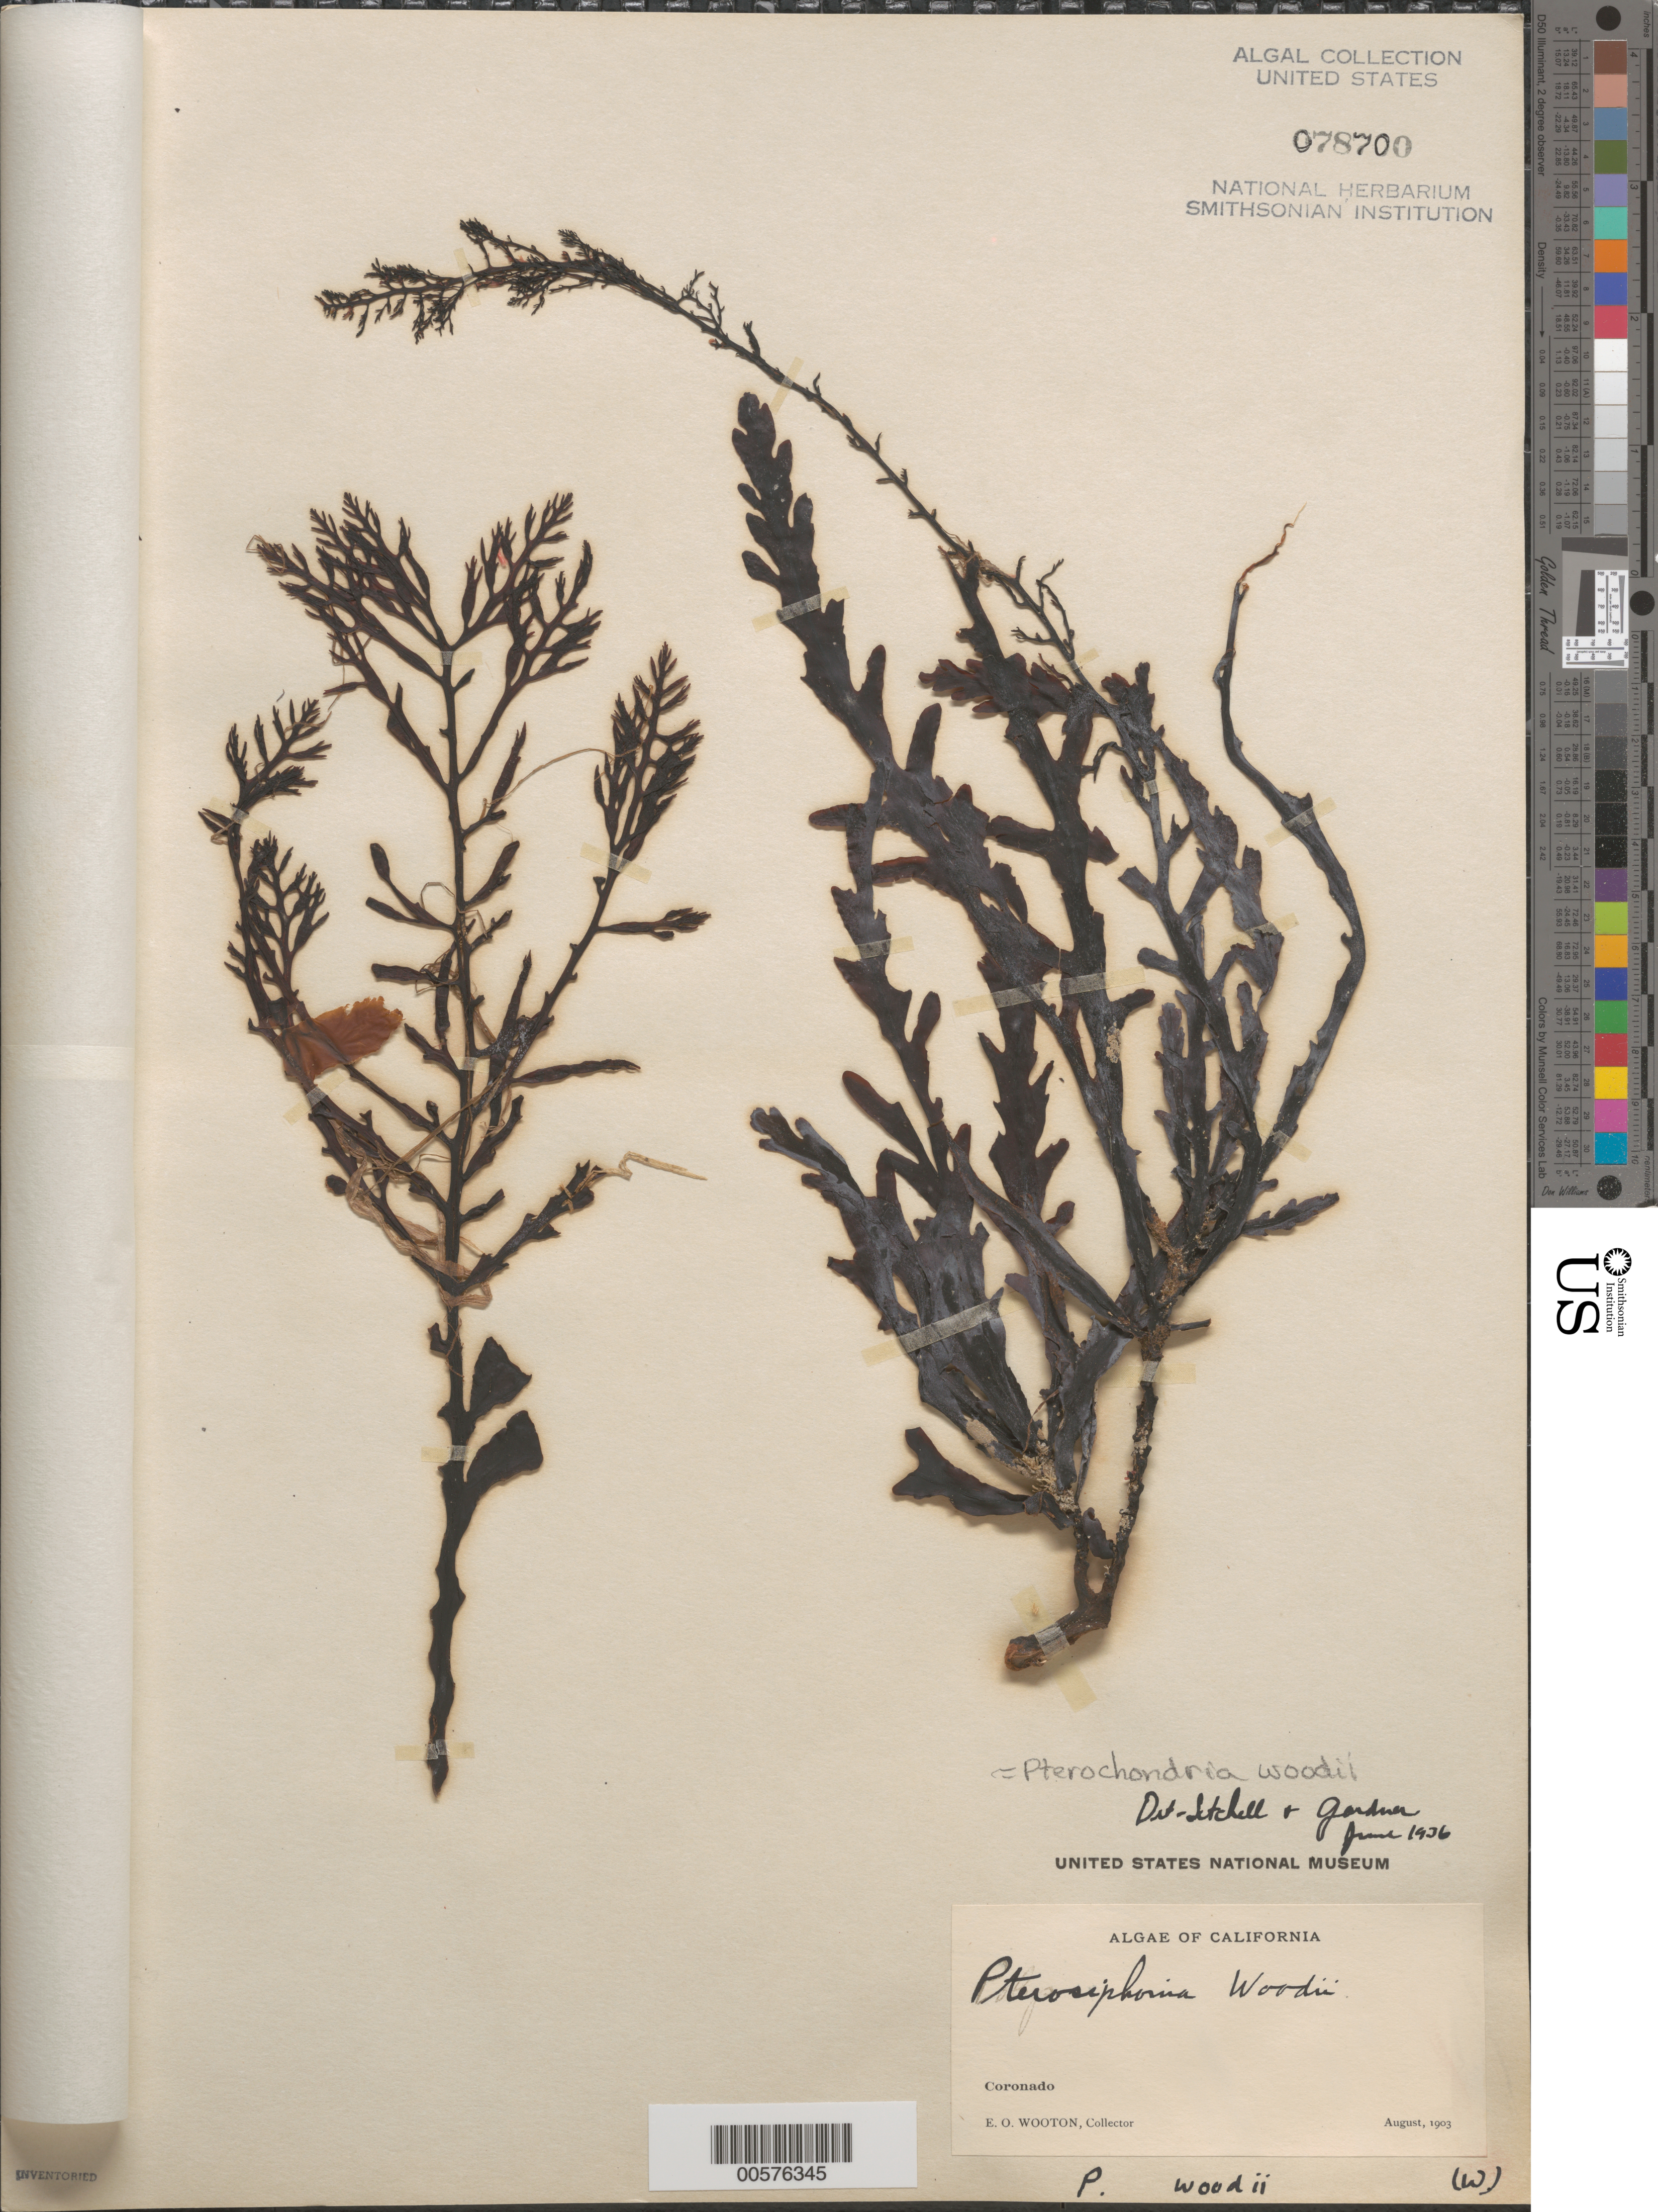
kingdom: Plantae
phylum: Rhodophyta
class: Florideophyceae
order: Ceramiales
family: Rhodomelaceae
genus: Pterochondria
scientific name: Pterochondria woodii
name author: (Harv.) Hollenb.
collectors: E. O. Wooton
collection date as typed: Aug 1903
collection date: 1903-08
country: United States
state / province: California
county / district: San Diego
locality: Coronado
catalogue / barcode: US 78700